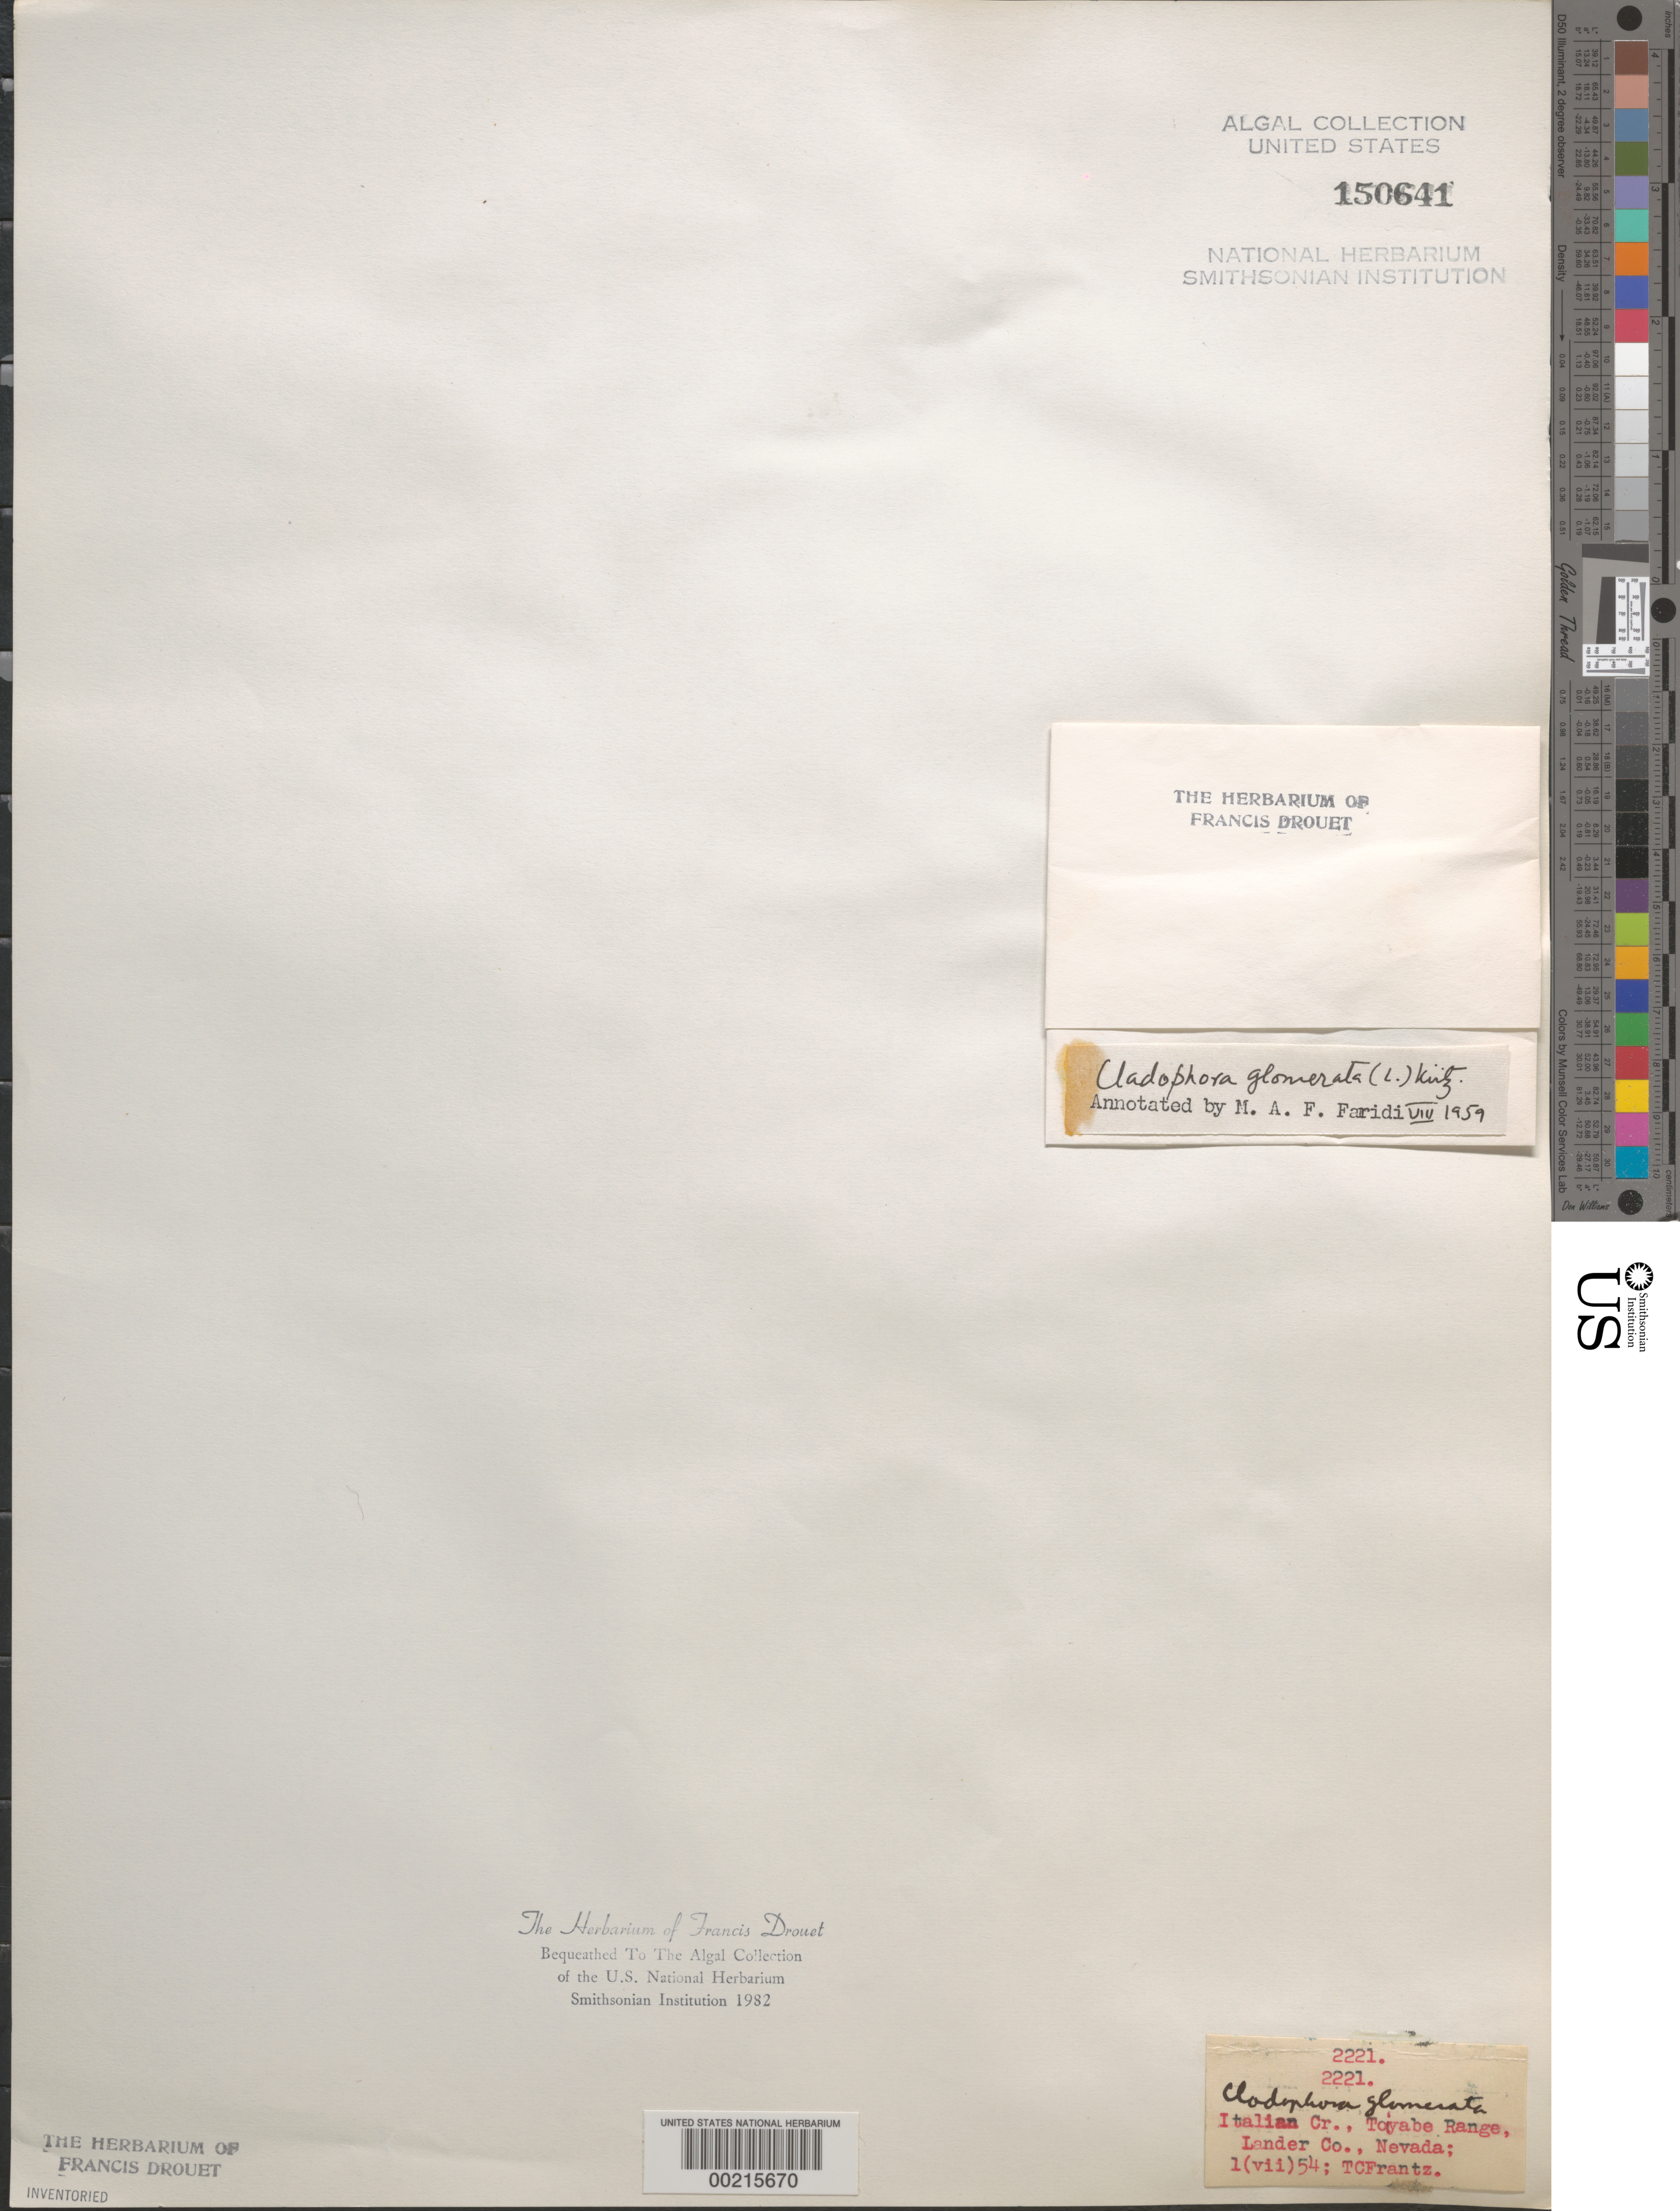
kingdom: Plantae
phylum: Chlorophyta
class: Ulvophyceae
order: Cladophorales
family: Cladophoraceae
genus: Cladophora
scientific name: Cladophora glomerata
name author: (L.) Kütz.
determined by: Faridi, M. A. F.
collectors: T. Frantz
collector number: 2221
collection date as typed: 01 Jul 1954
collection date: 1954-07-01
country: United States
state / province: Nevada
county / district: Lander County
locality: Italian Creek, Toiyabe Range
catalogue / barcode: US 150641